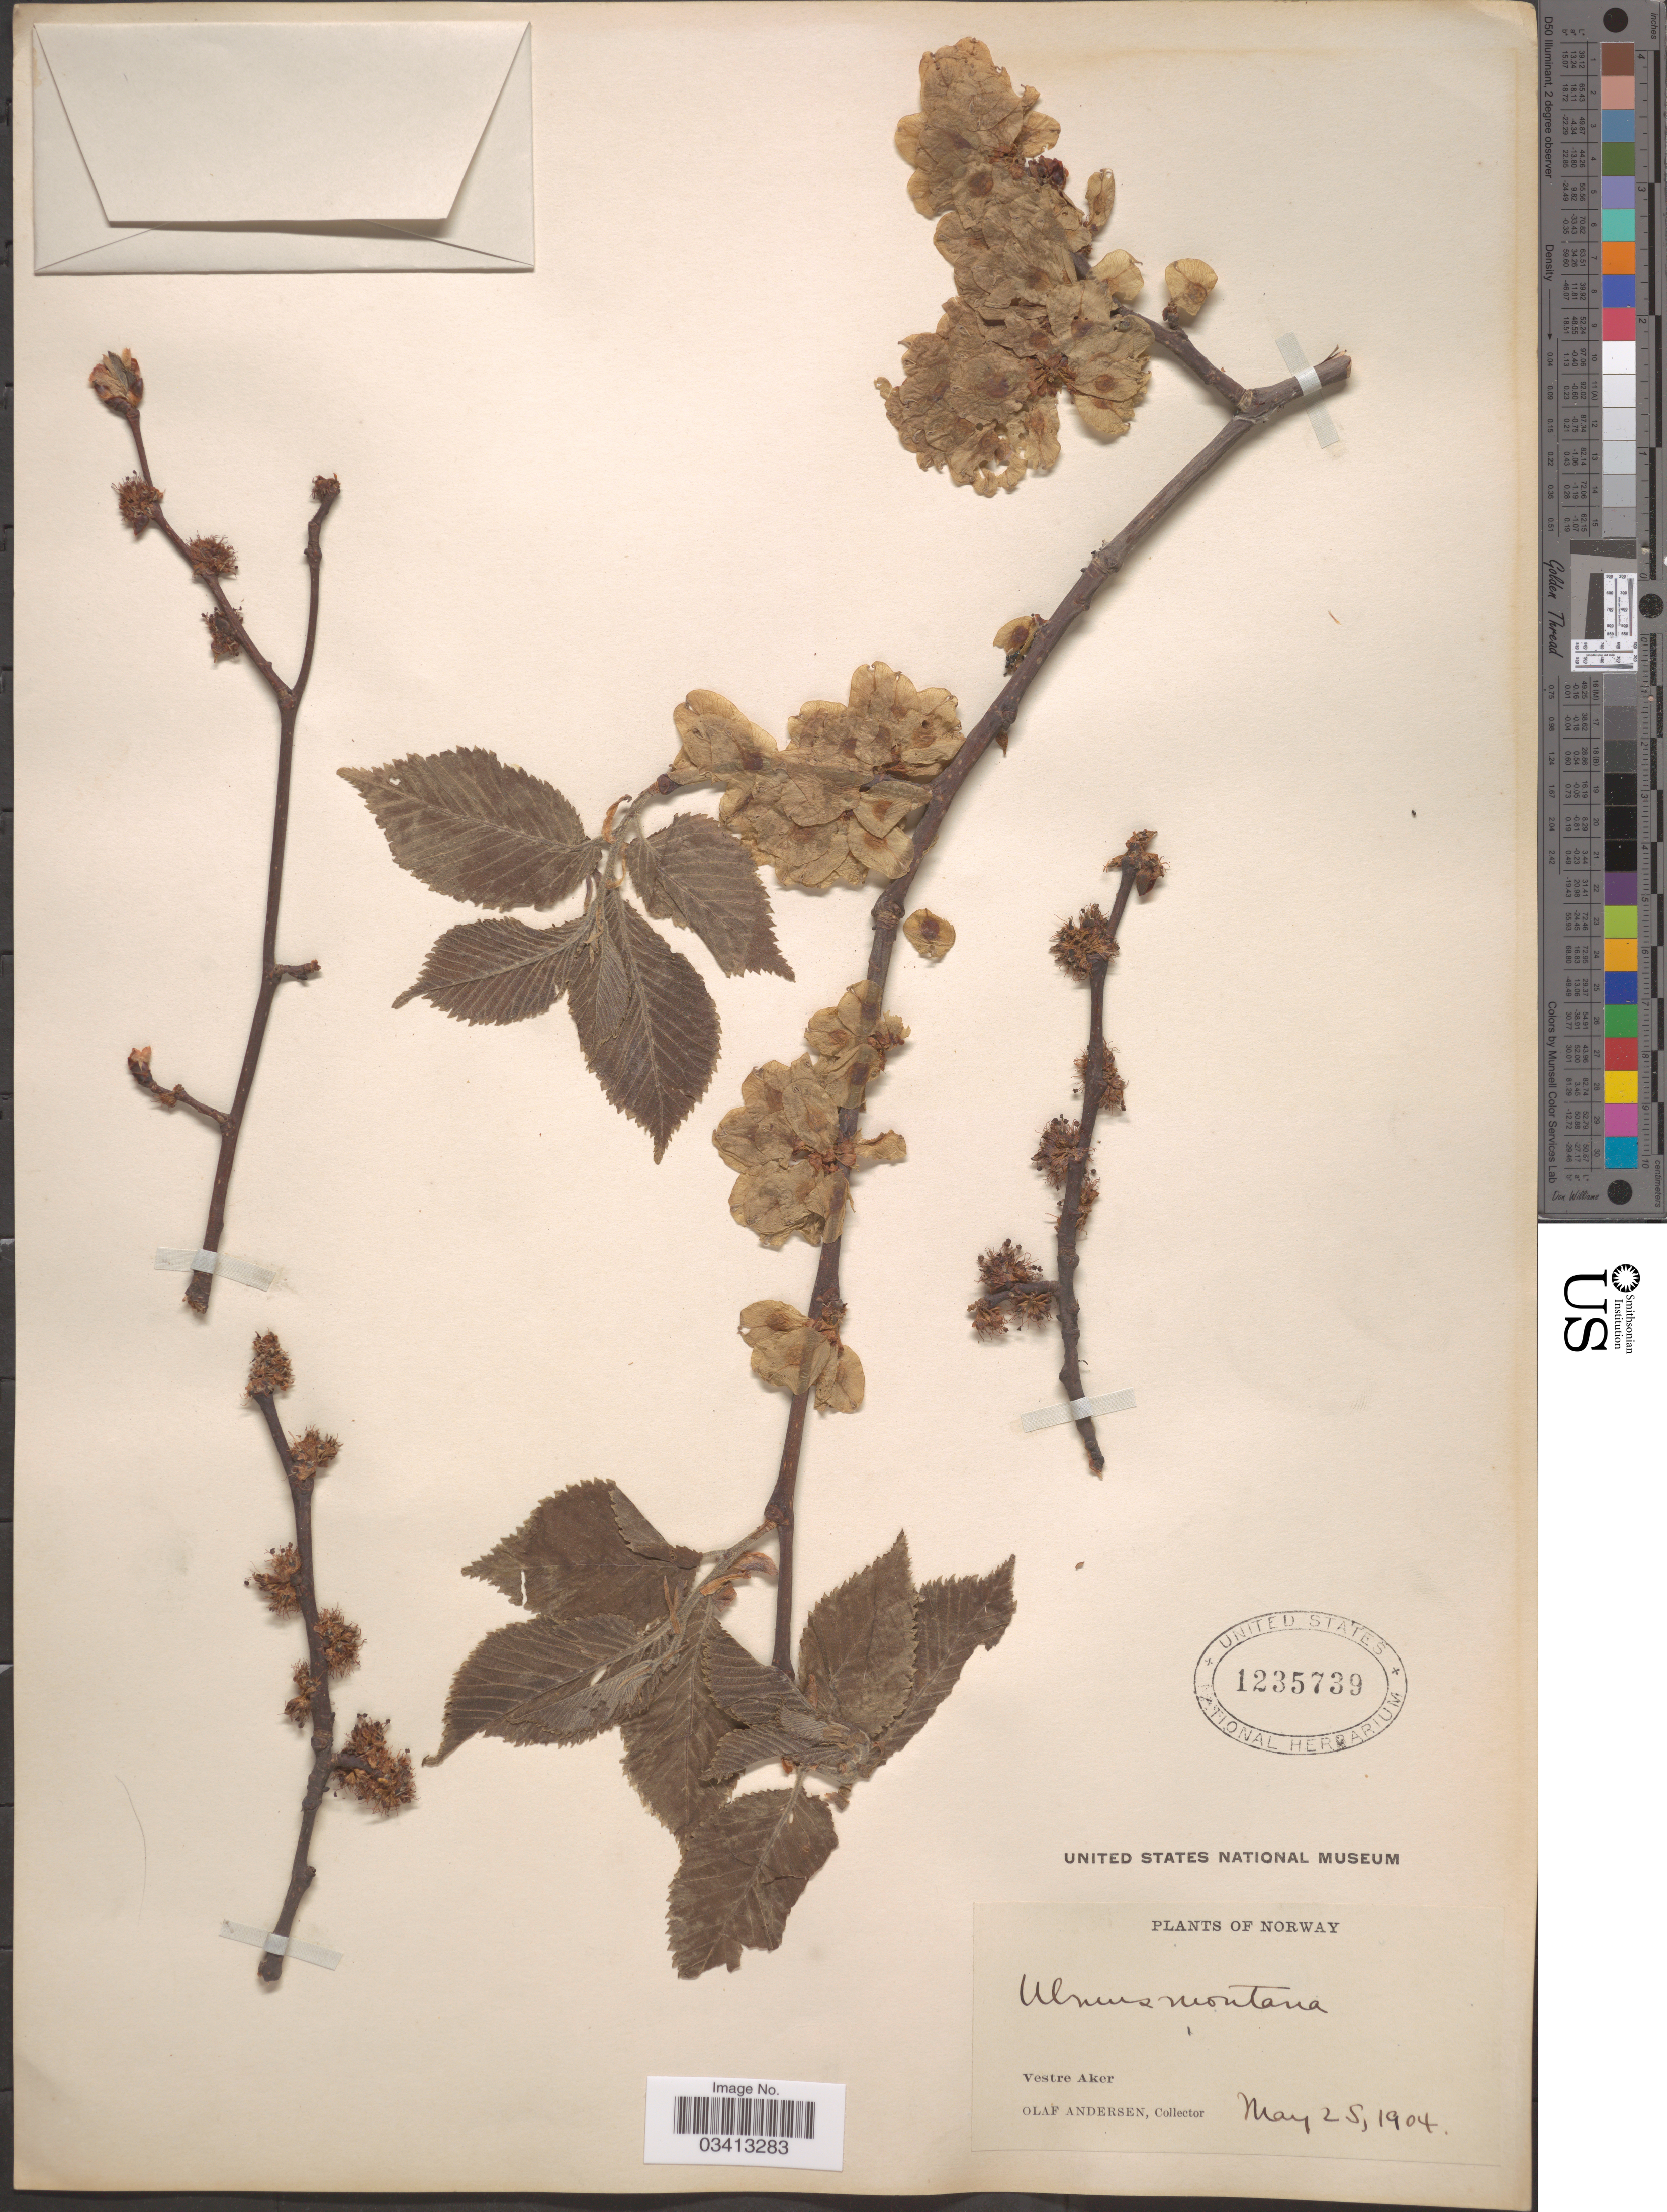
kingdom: Plantae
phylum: Tracheophyta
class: Magnoliopsida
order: Rosales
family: Ulmaceae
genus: Ulmus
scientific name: Ulmus glabra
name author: Huds.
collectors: O. Andersen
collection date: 1904-05-25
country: Norway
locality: Vestre Aker.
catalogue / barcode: US 1235739